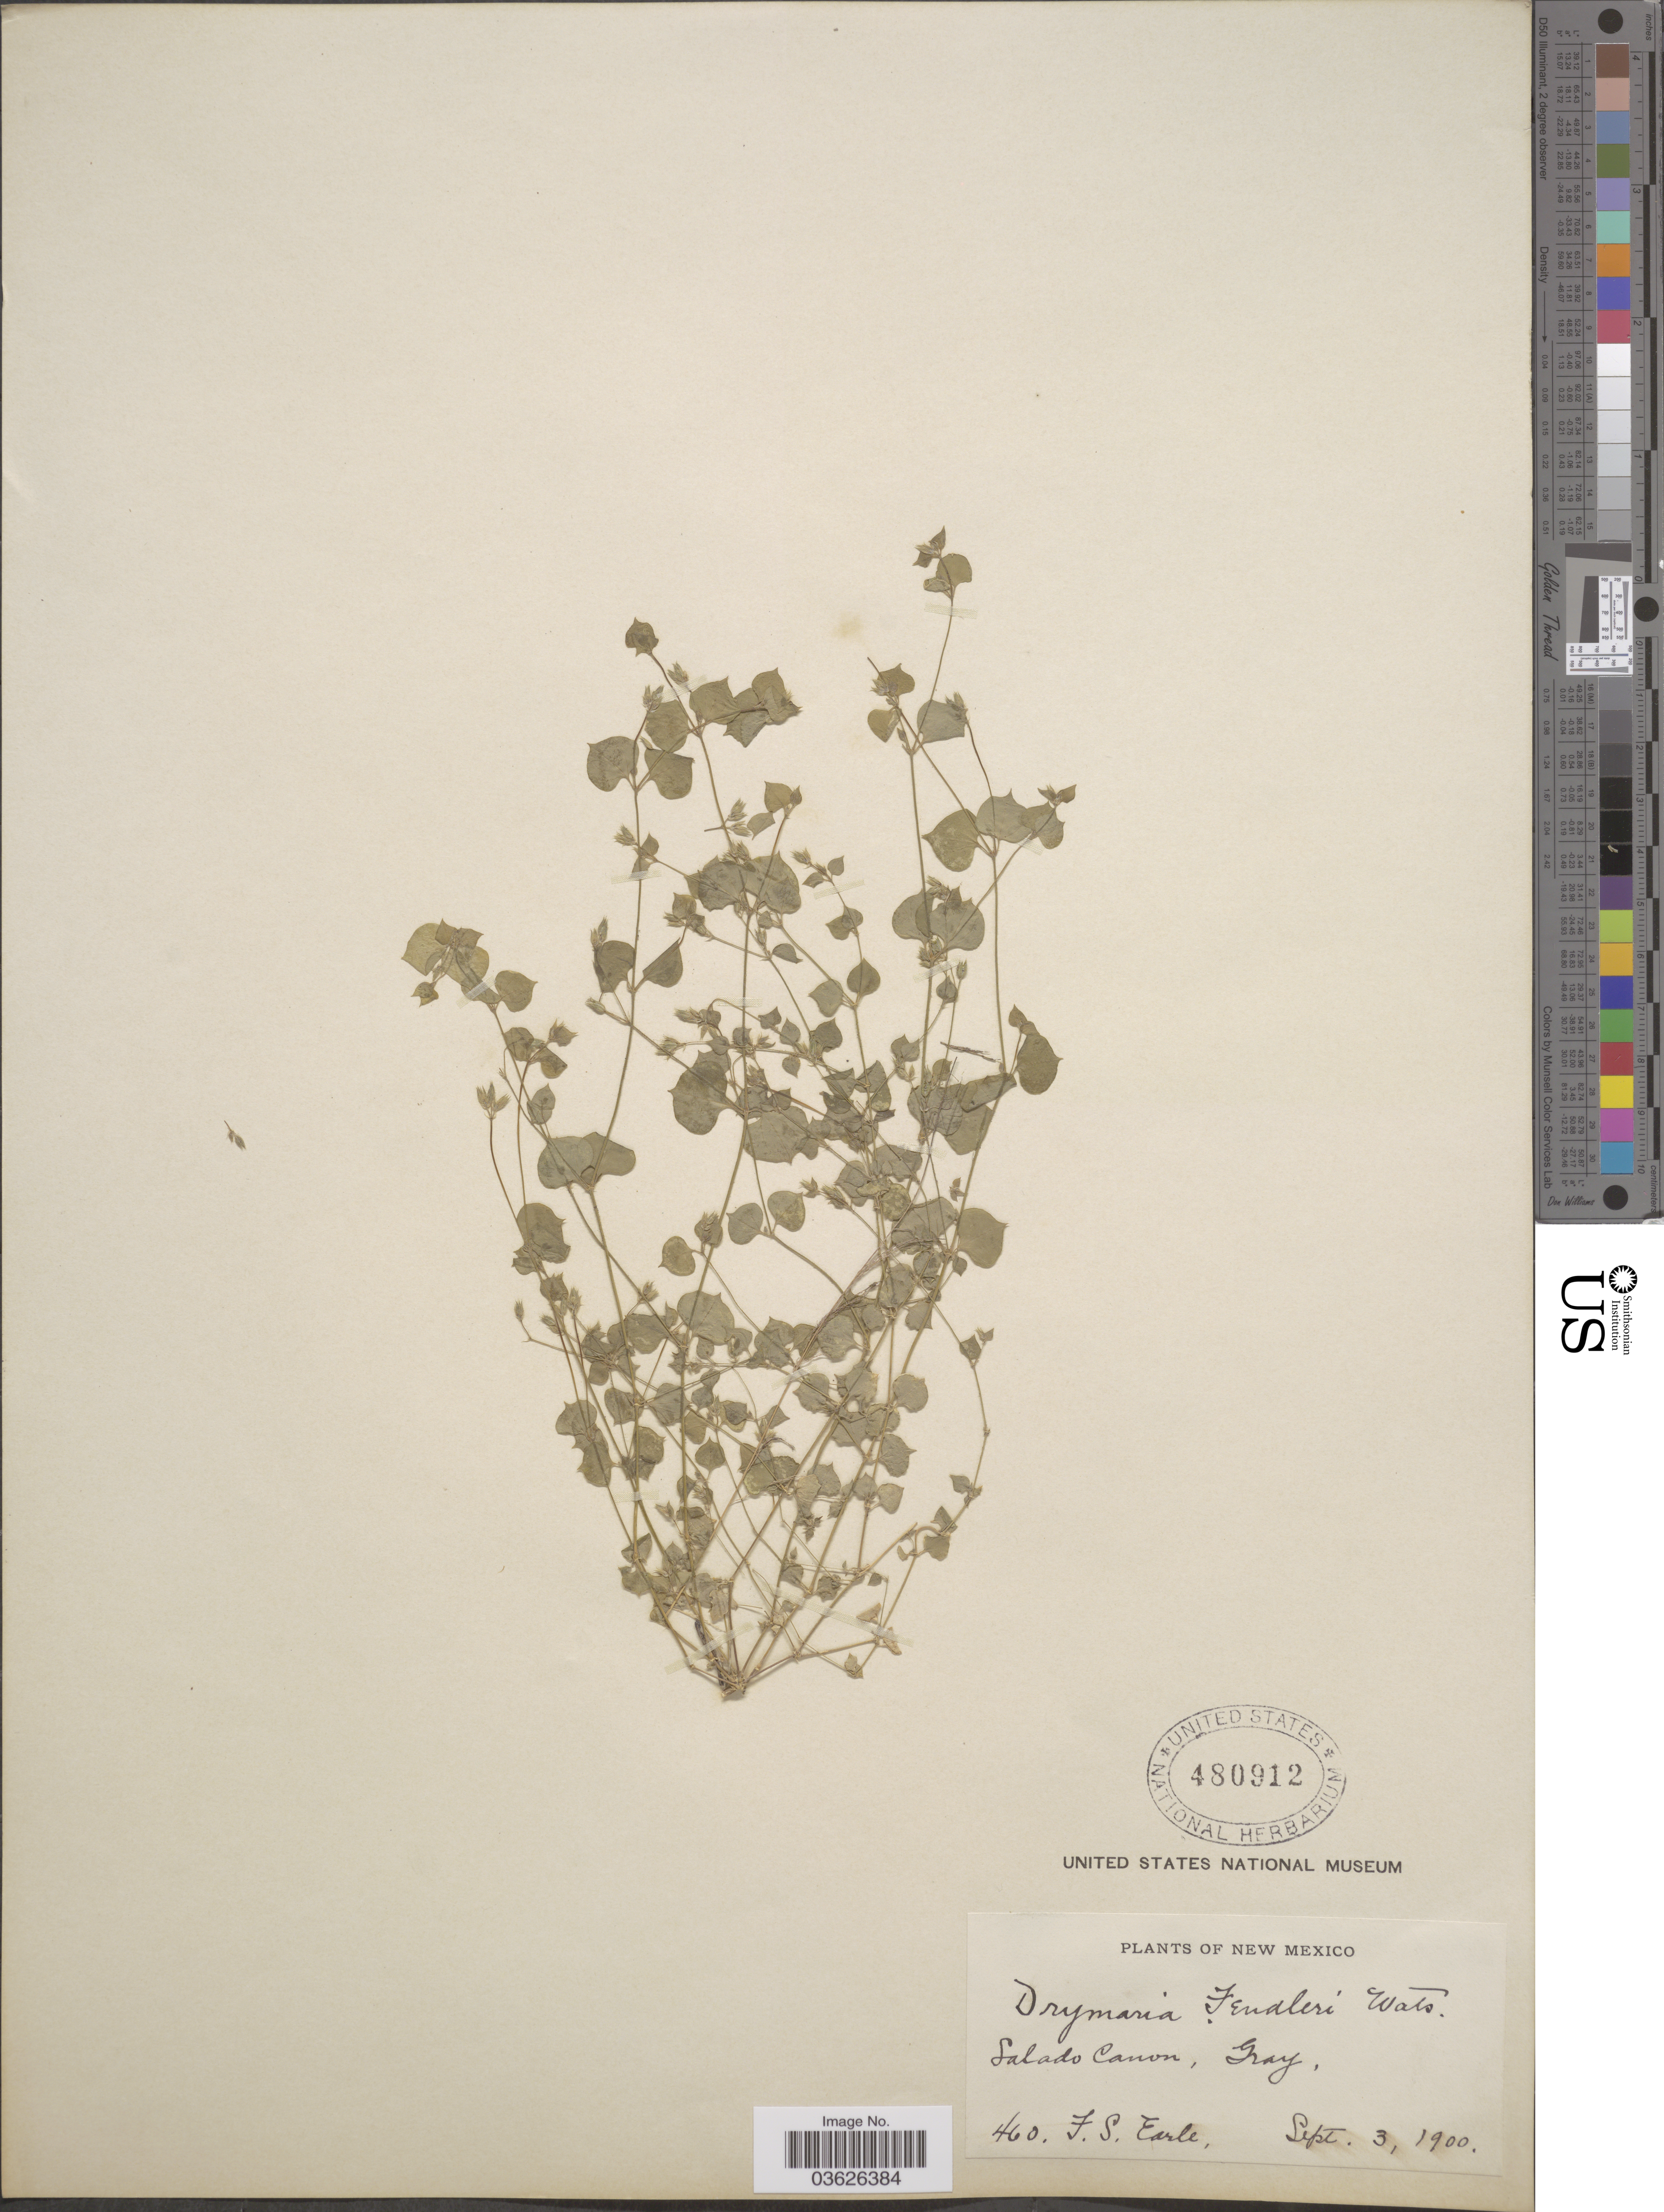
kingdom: Plantae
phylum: Tracheophyta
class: Magnoliopsida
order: Caryophyllales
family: Caryophyllaceae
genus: Drymaria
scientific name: Drymaria fendleri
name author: S. Watson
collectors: F. S. Earle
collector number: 460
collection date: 1900-09-03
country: United States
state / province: New Mexico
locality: Salado Canon, Gray.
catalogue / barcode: US 480912